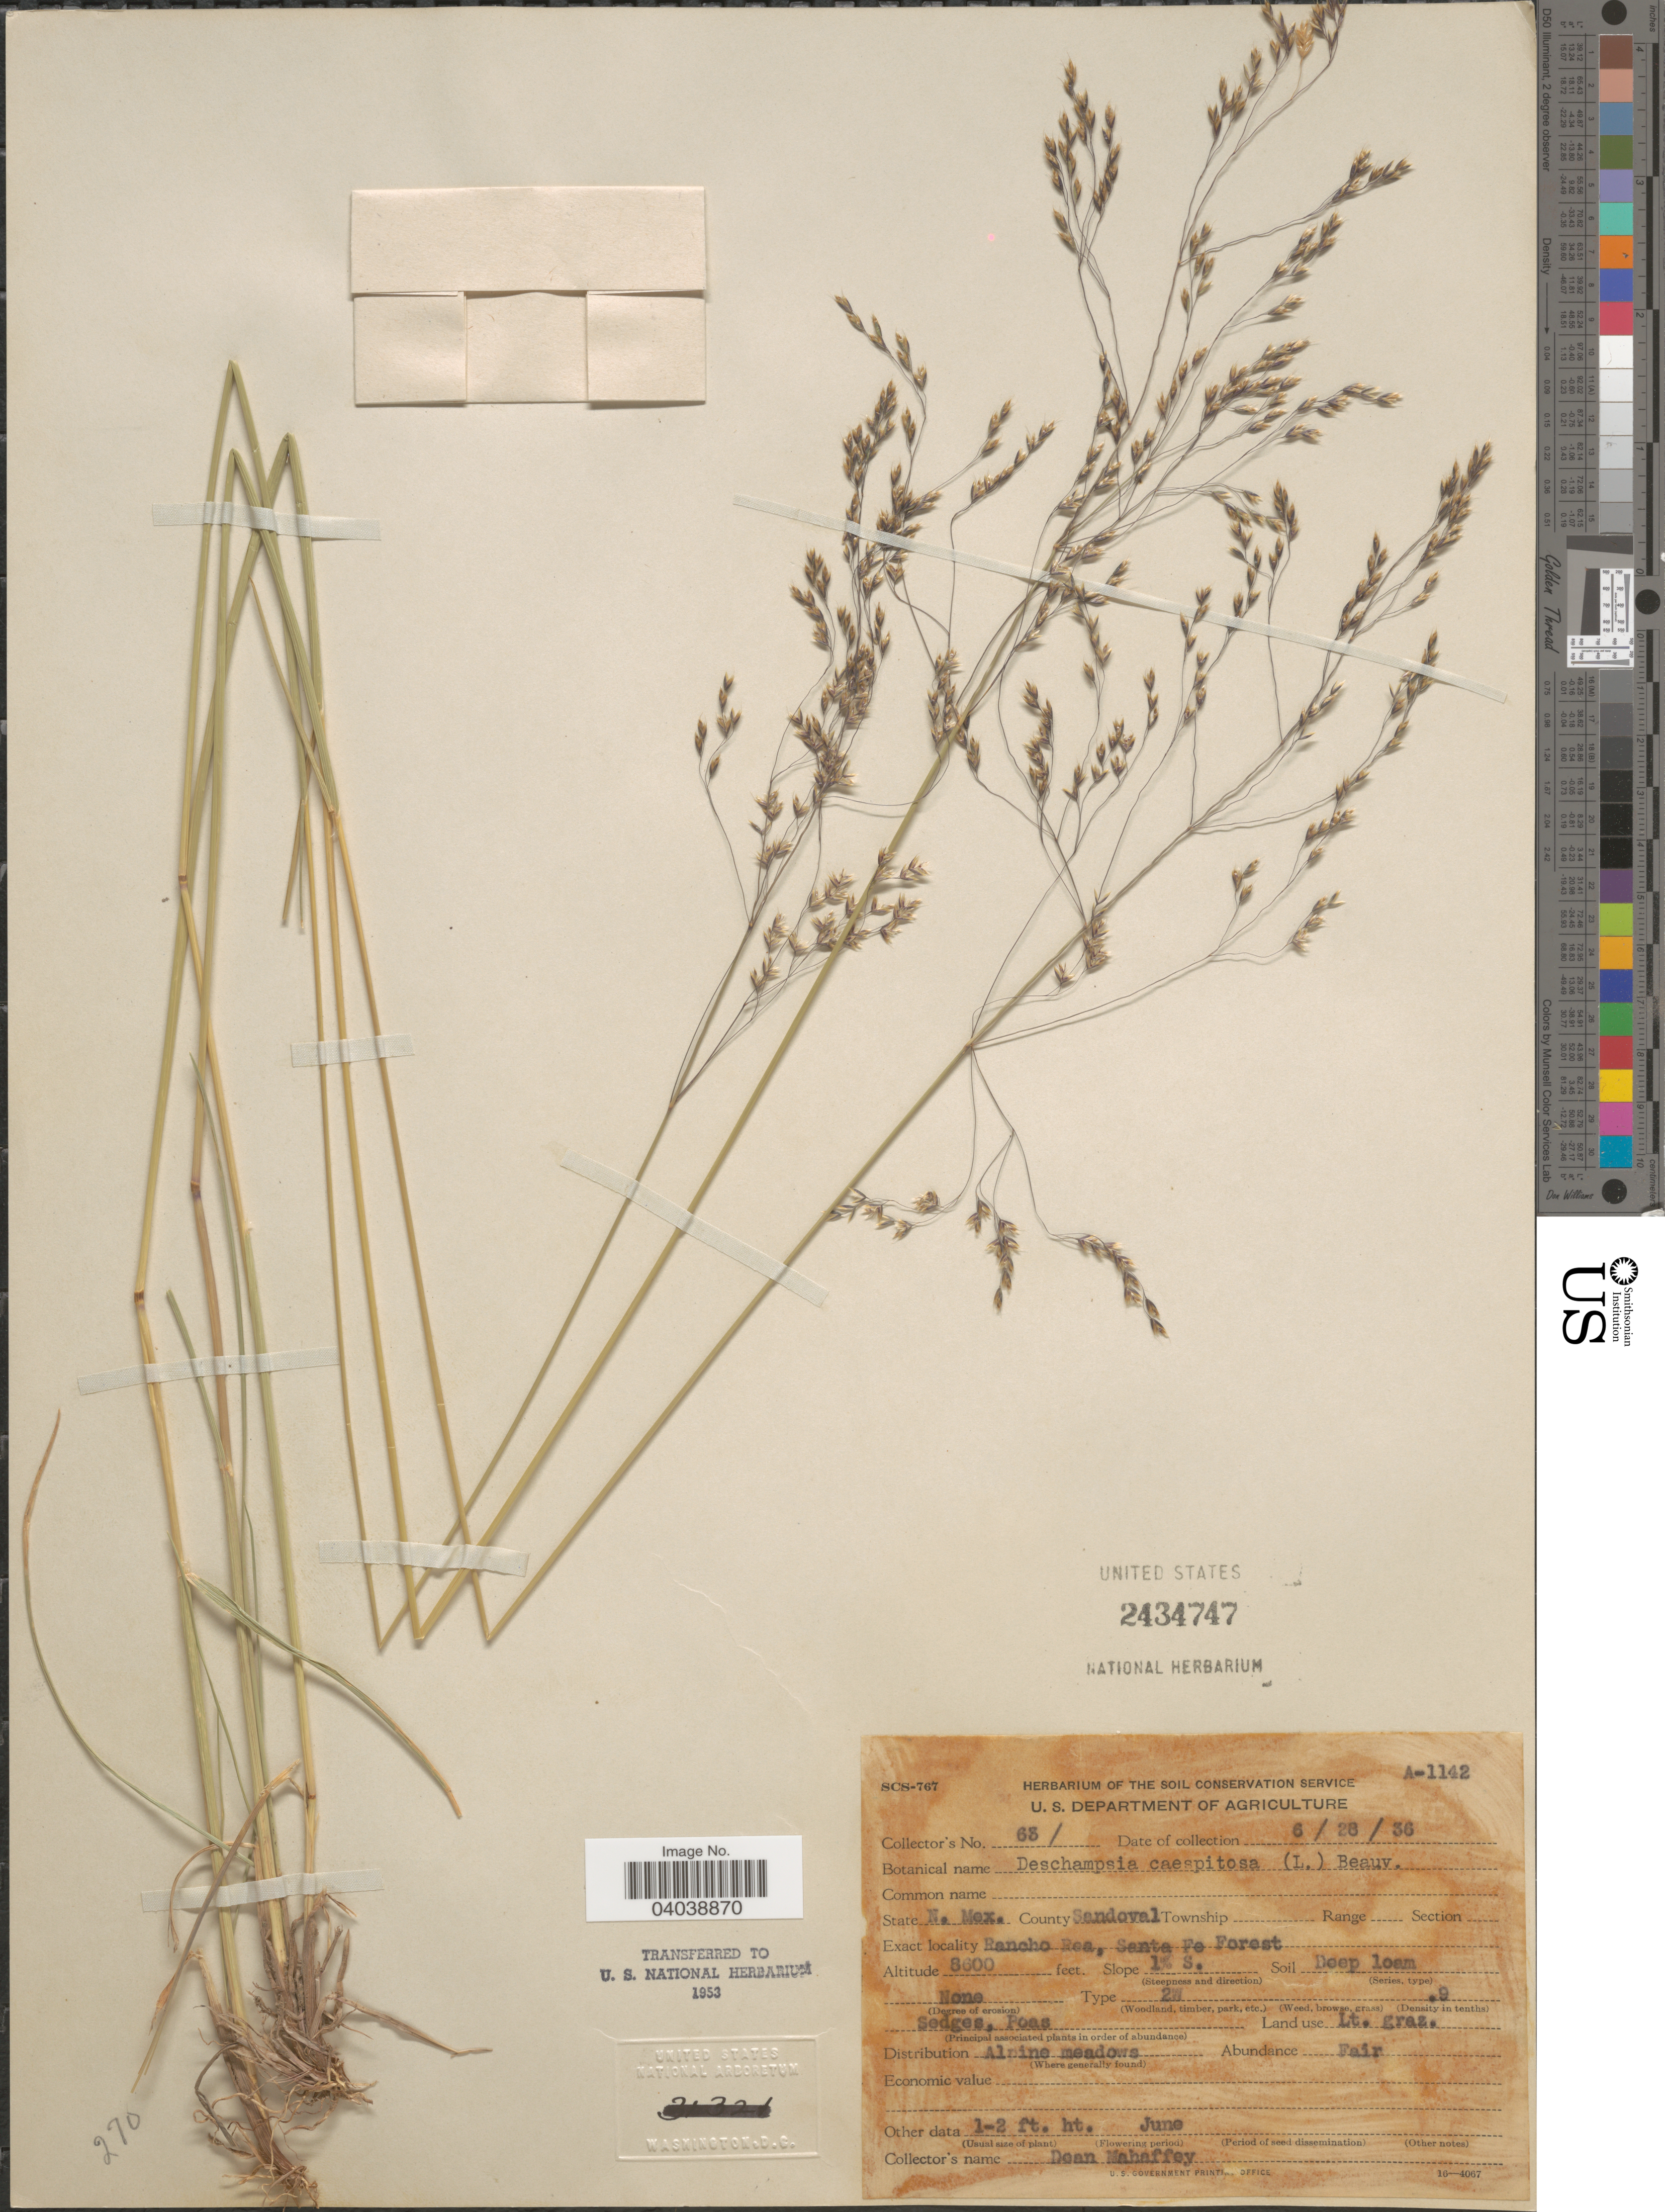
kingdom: Plantae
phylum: Tracheophyta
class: Liliopsida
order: Poales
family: Poaceae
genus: Deschampsia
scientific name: Deschampsia cespitosa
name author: (L.) P. Beauv.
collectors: D. Mahaffey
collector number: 63*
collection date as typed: Transcribed d/m/y: 28/6/36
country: United States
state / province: New Mexico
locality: County Sandoval. Rancho Rea, Santa Fe Forest. Slope 1% S.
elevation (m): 2621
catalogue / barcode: US 2434747